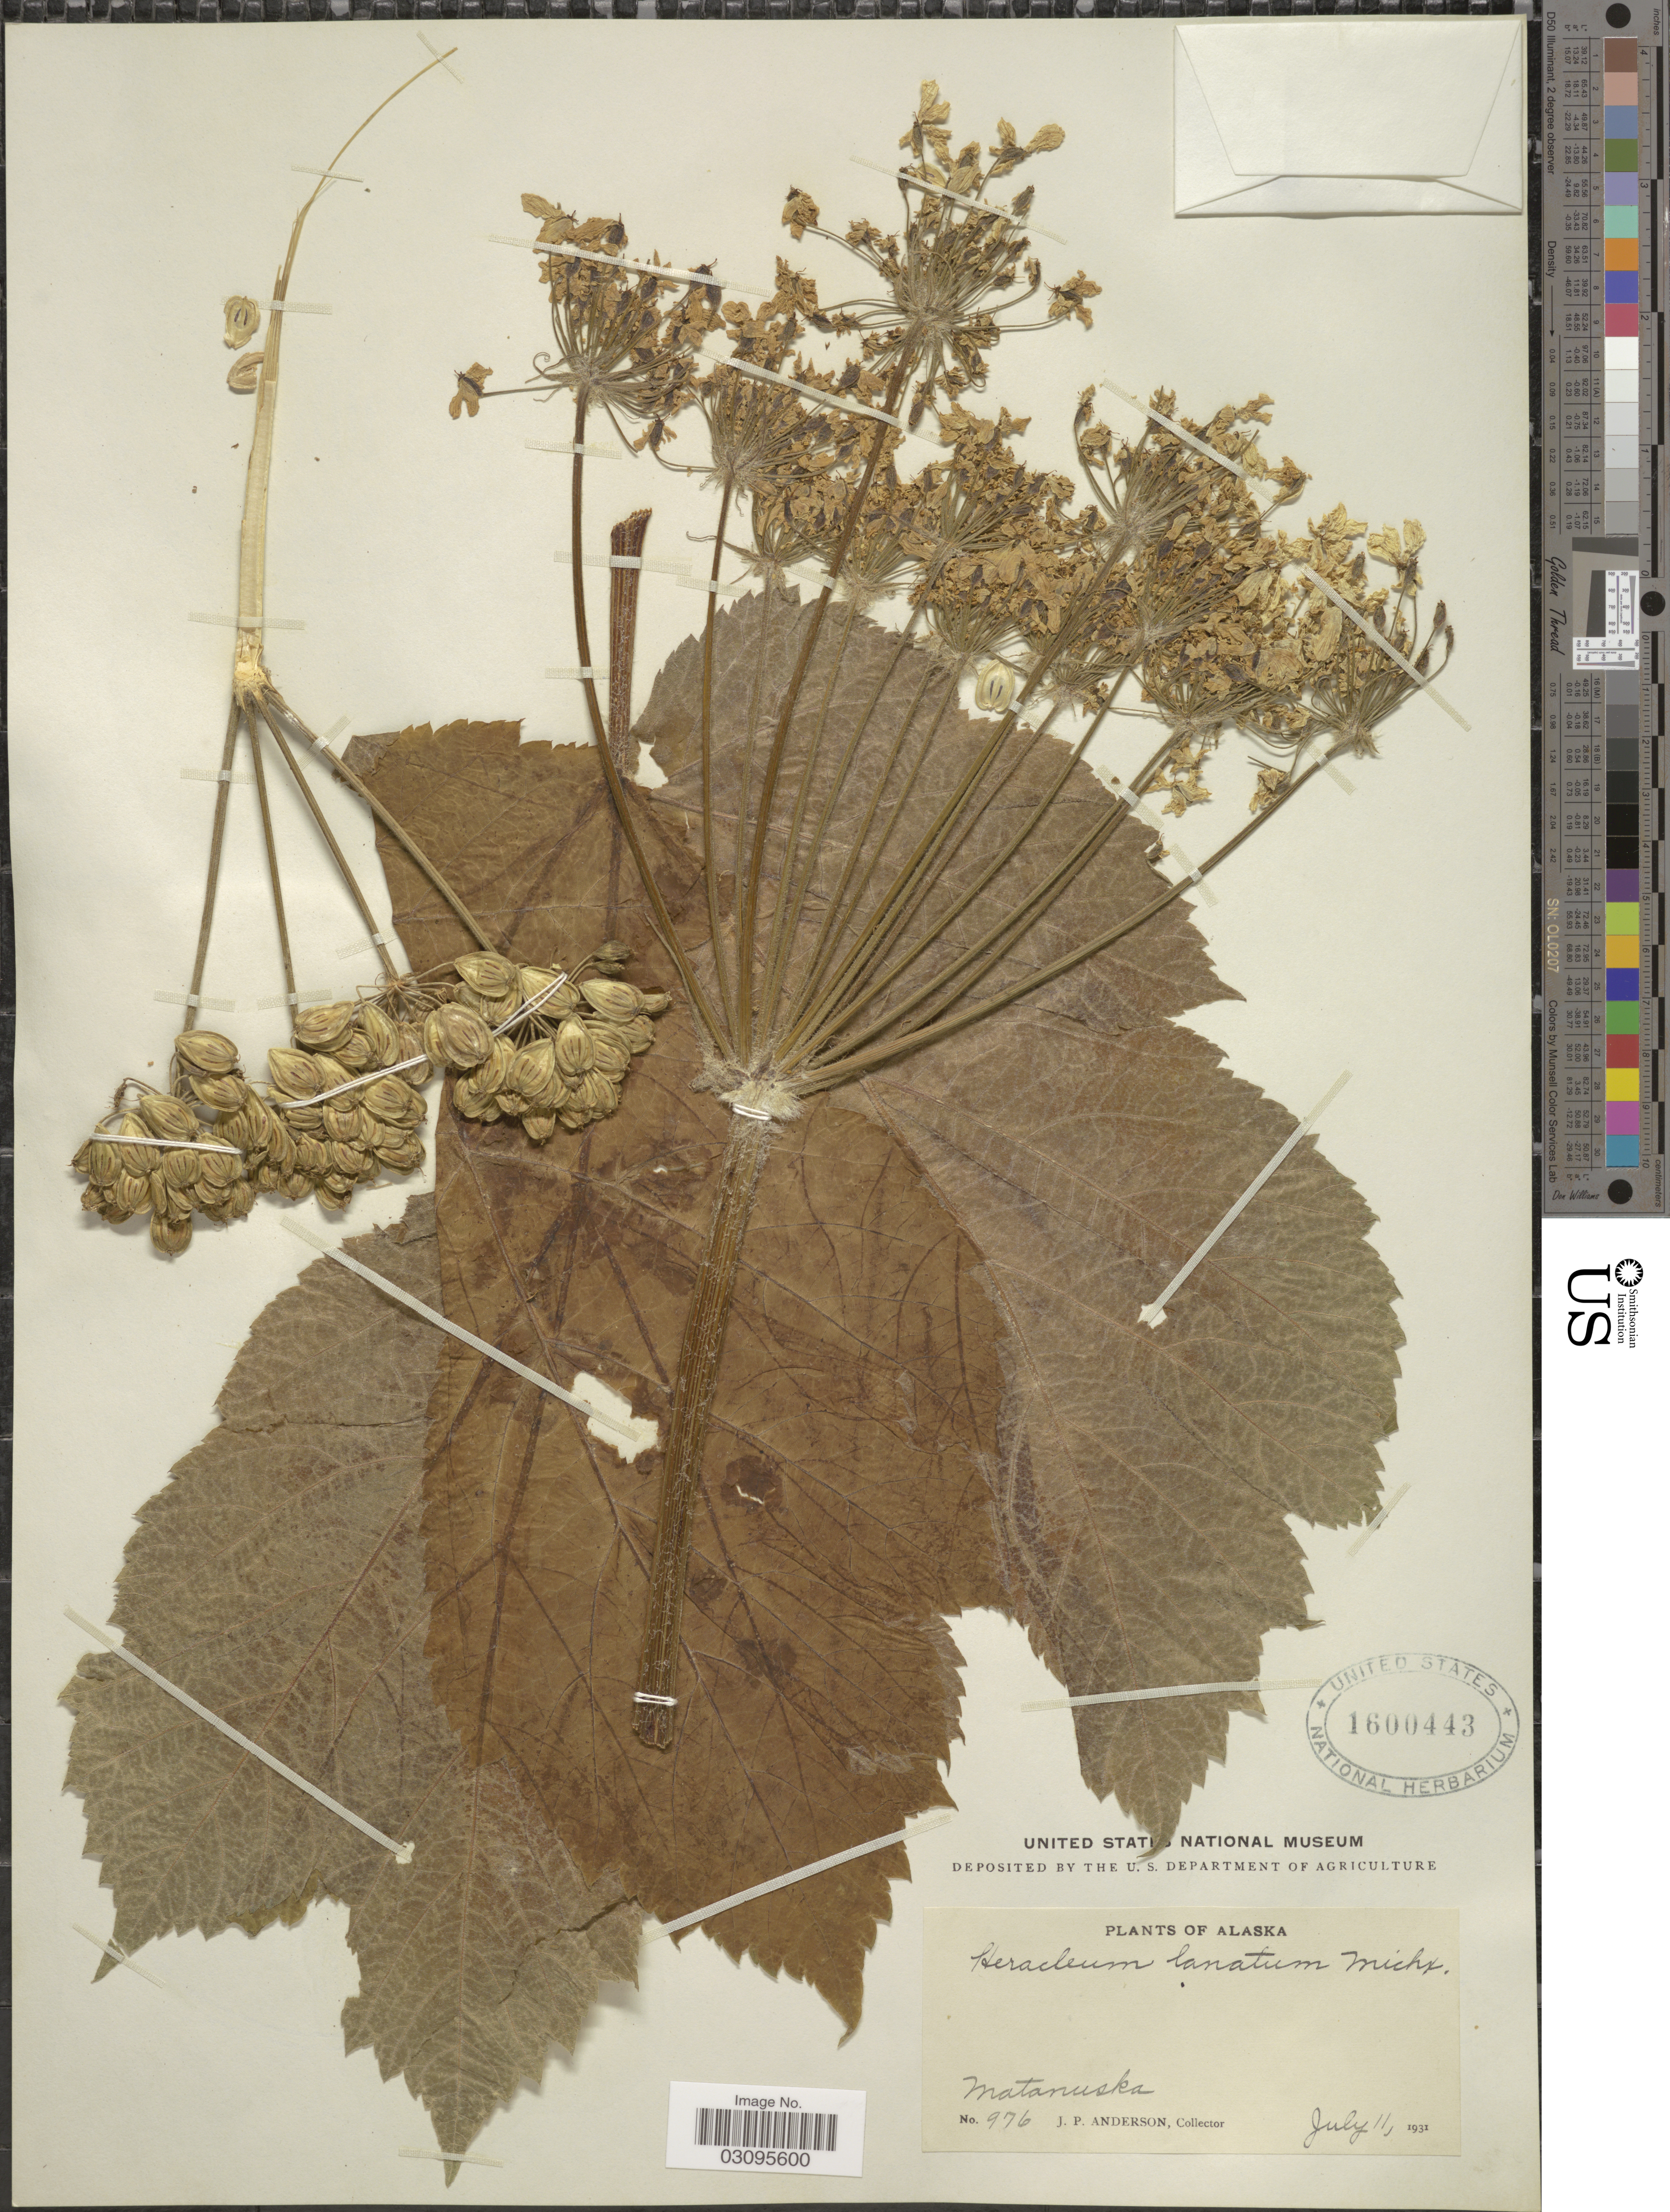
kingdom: Plantae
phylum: Tracheophyta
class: Magnoliopsida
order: Apiales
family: Apiaceae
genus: Heracleum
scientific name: Heracleum lanatum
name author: Michx.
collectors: J. P. Anderson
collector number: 976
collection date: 1931-07-11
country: United States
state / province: Alaska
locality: Matanuska.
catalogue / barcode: US 1600443